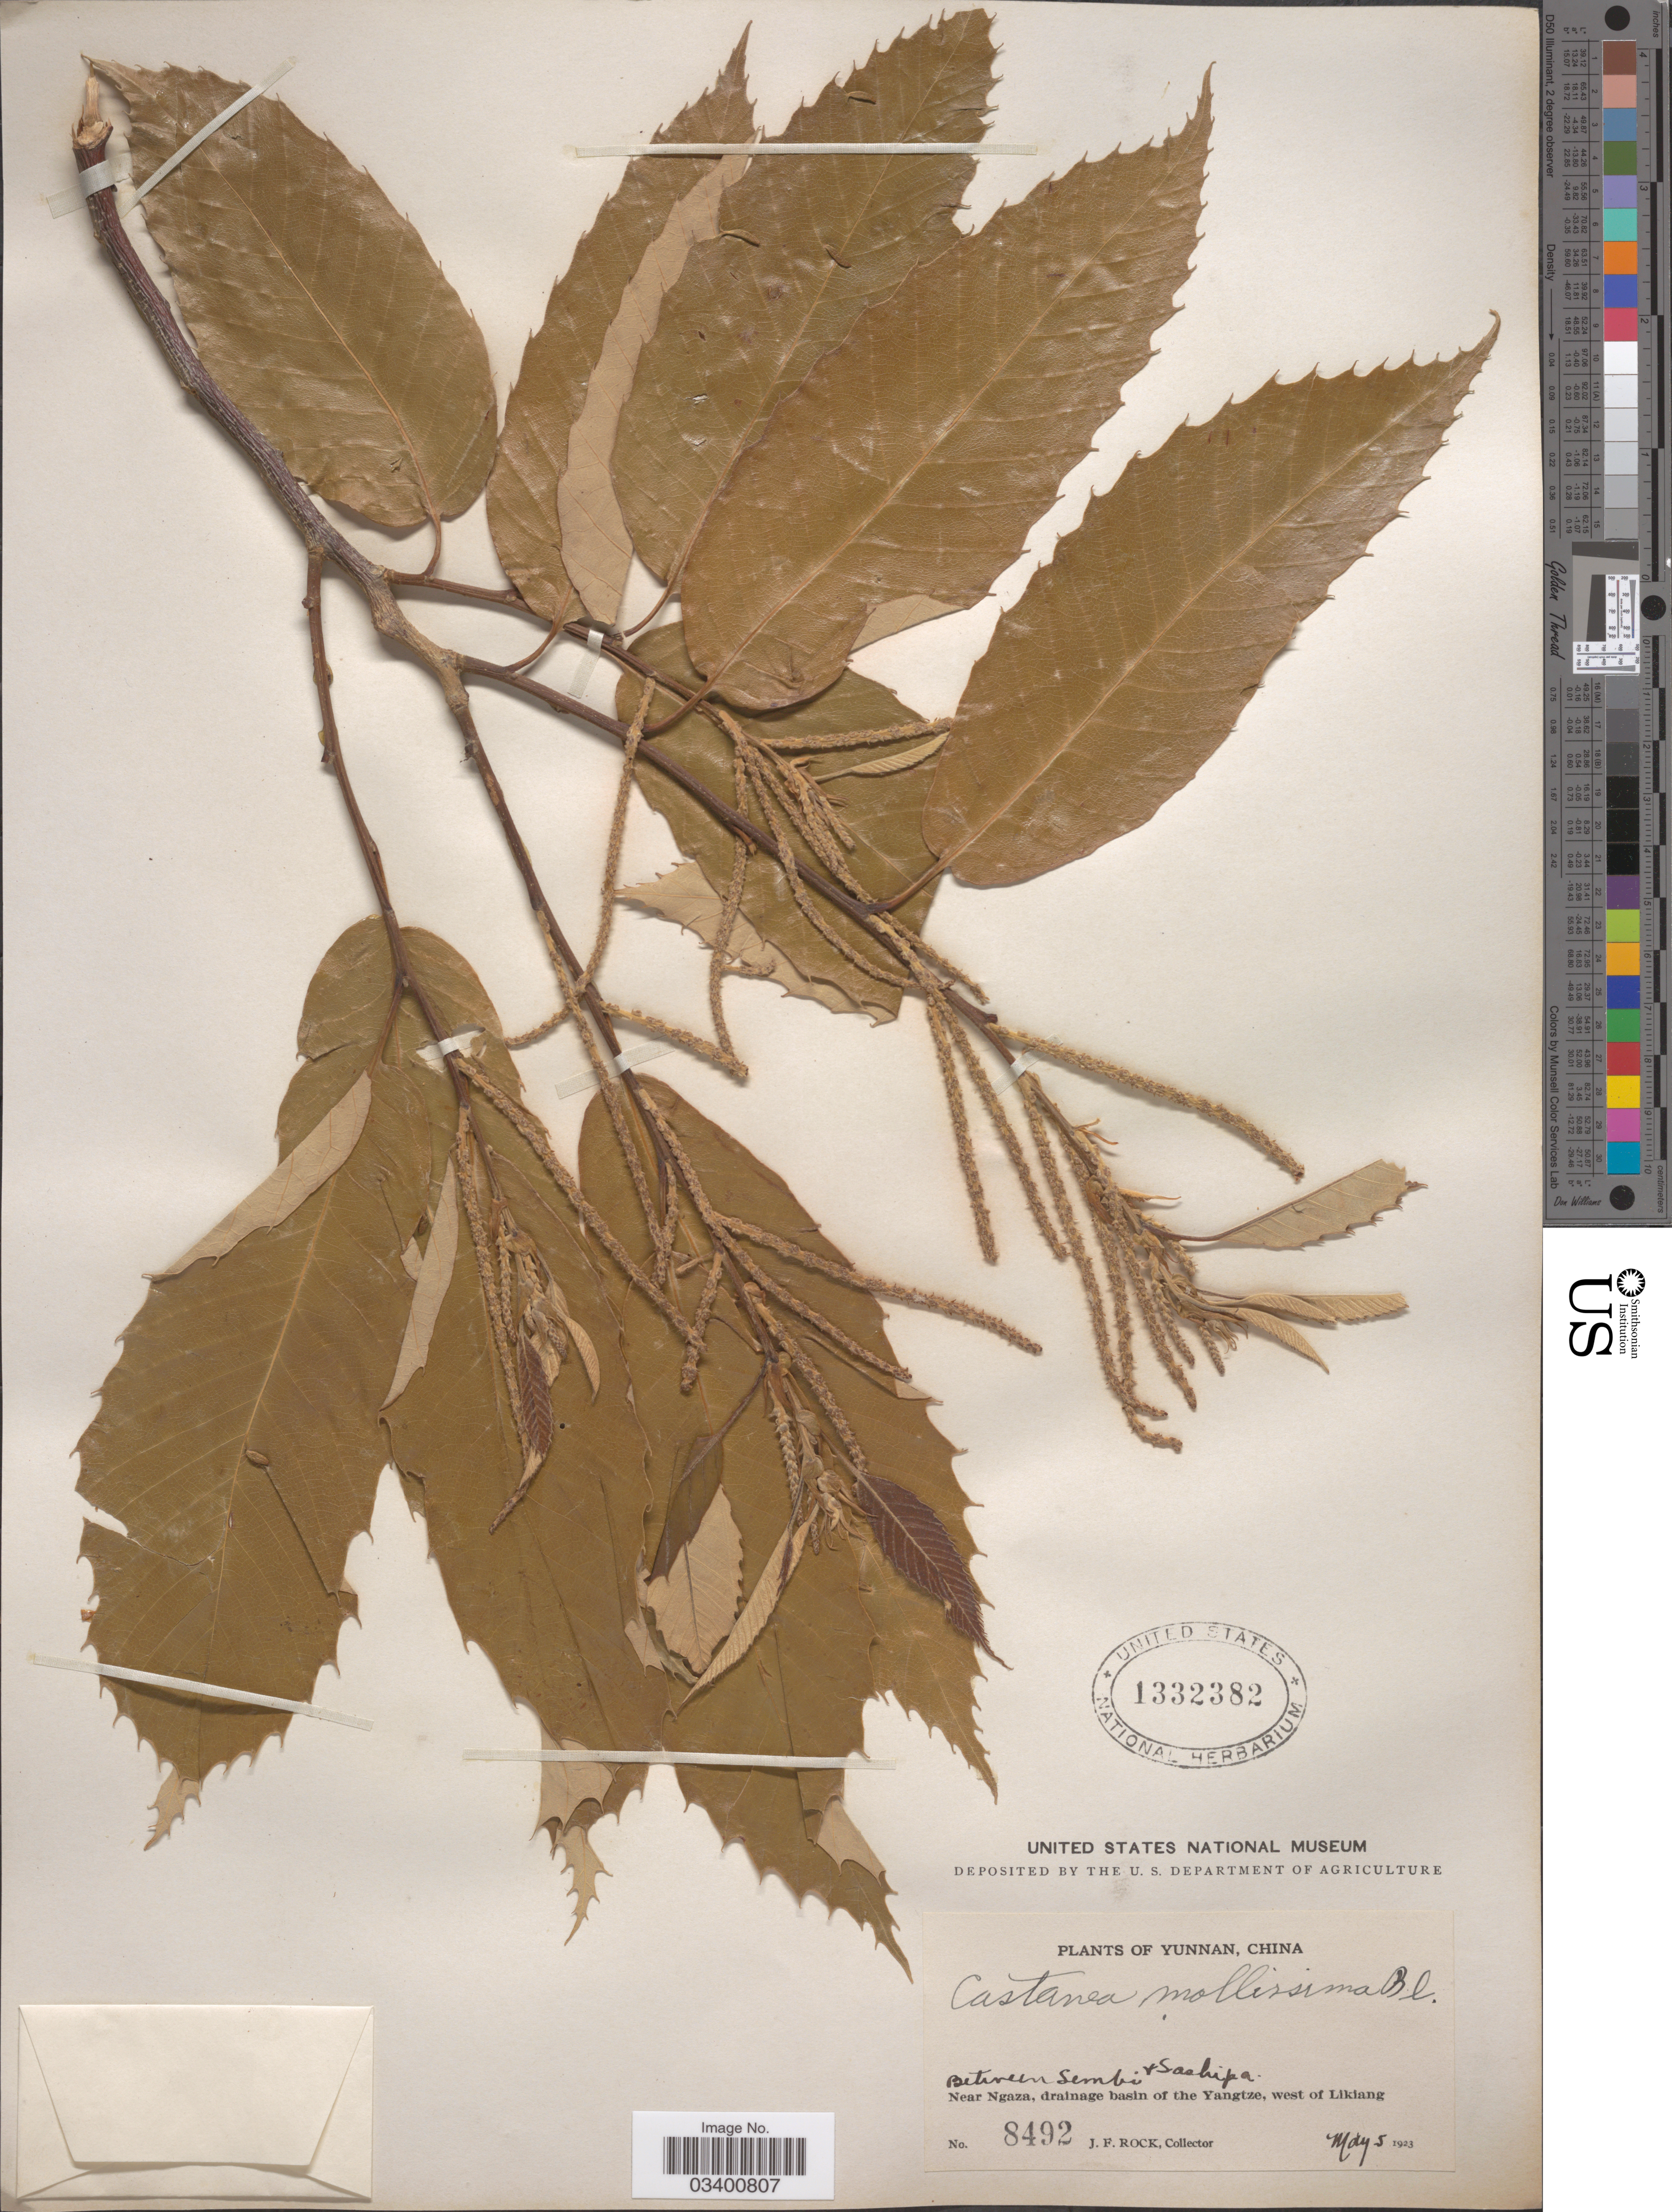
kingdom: Plantae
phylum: Tracheophyta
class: Magnoliopsida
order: Fagales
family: Fagaceae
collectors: J. Rock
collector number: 8492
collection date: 1923-05-05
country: China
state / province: Yunnan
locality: Between Sembi & Sashipa. Near Ngaza, drainage basin of the Yangtze, west of Likiang.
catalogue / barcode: US 1332382